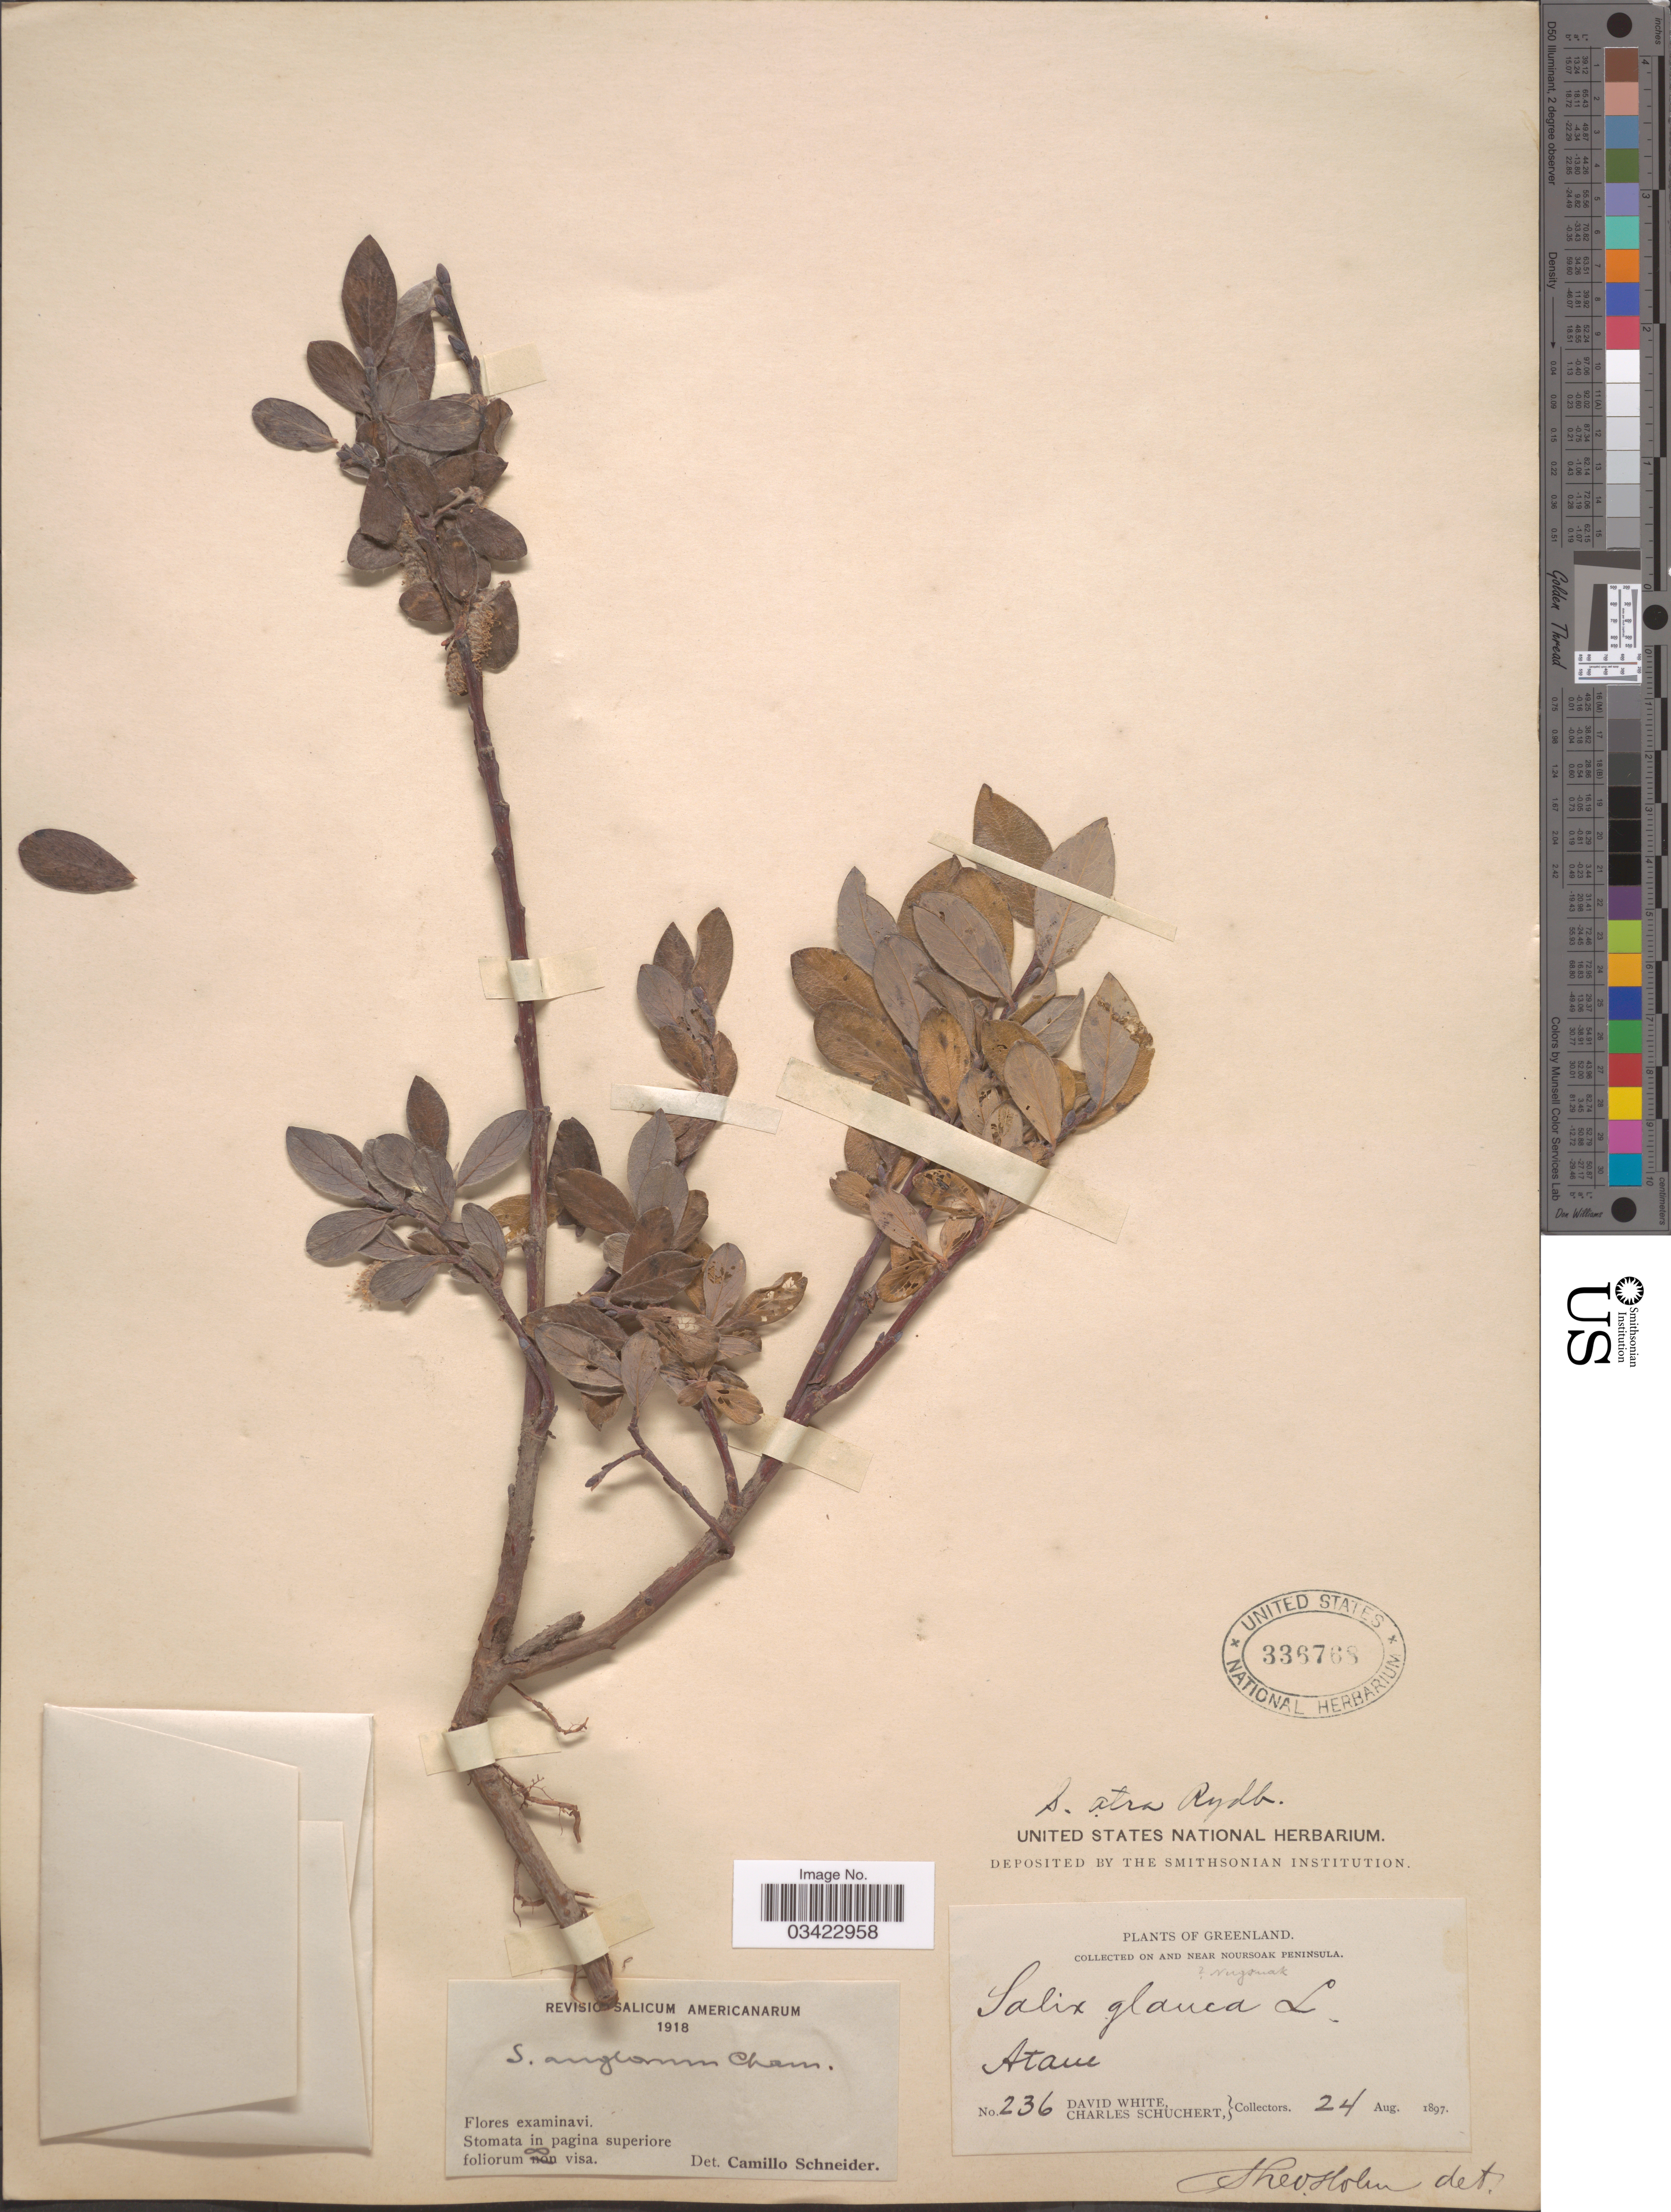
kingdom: Plantae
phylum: Tracheophyta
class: Magnoliopsida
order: Malpighiales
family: Salicaceae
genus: Salix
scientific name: Salix anamesa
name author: C.K. Schneid.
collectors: D. White & C. Schuchert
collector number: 236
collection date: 1897-08-24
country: Greenland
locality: On and near Noursoak Peninsula. Atane.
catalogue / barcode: US 336768